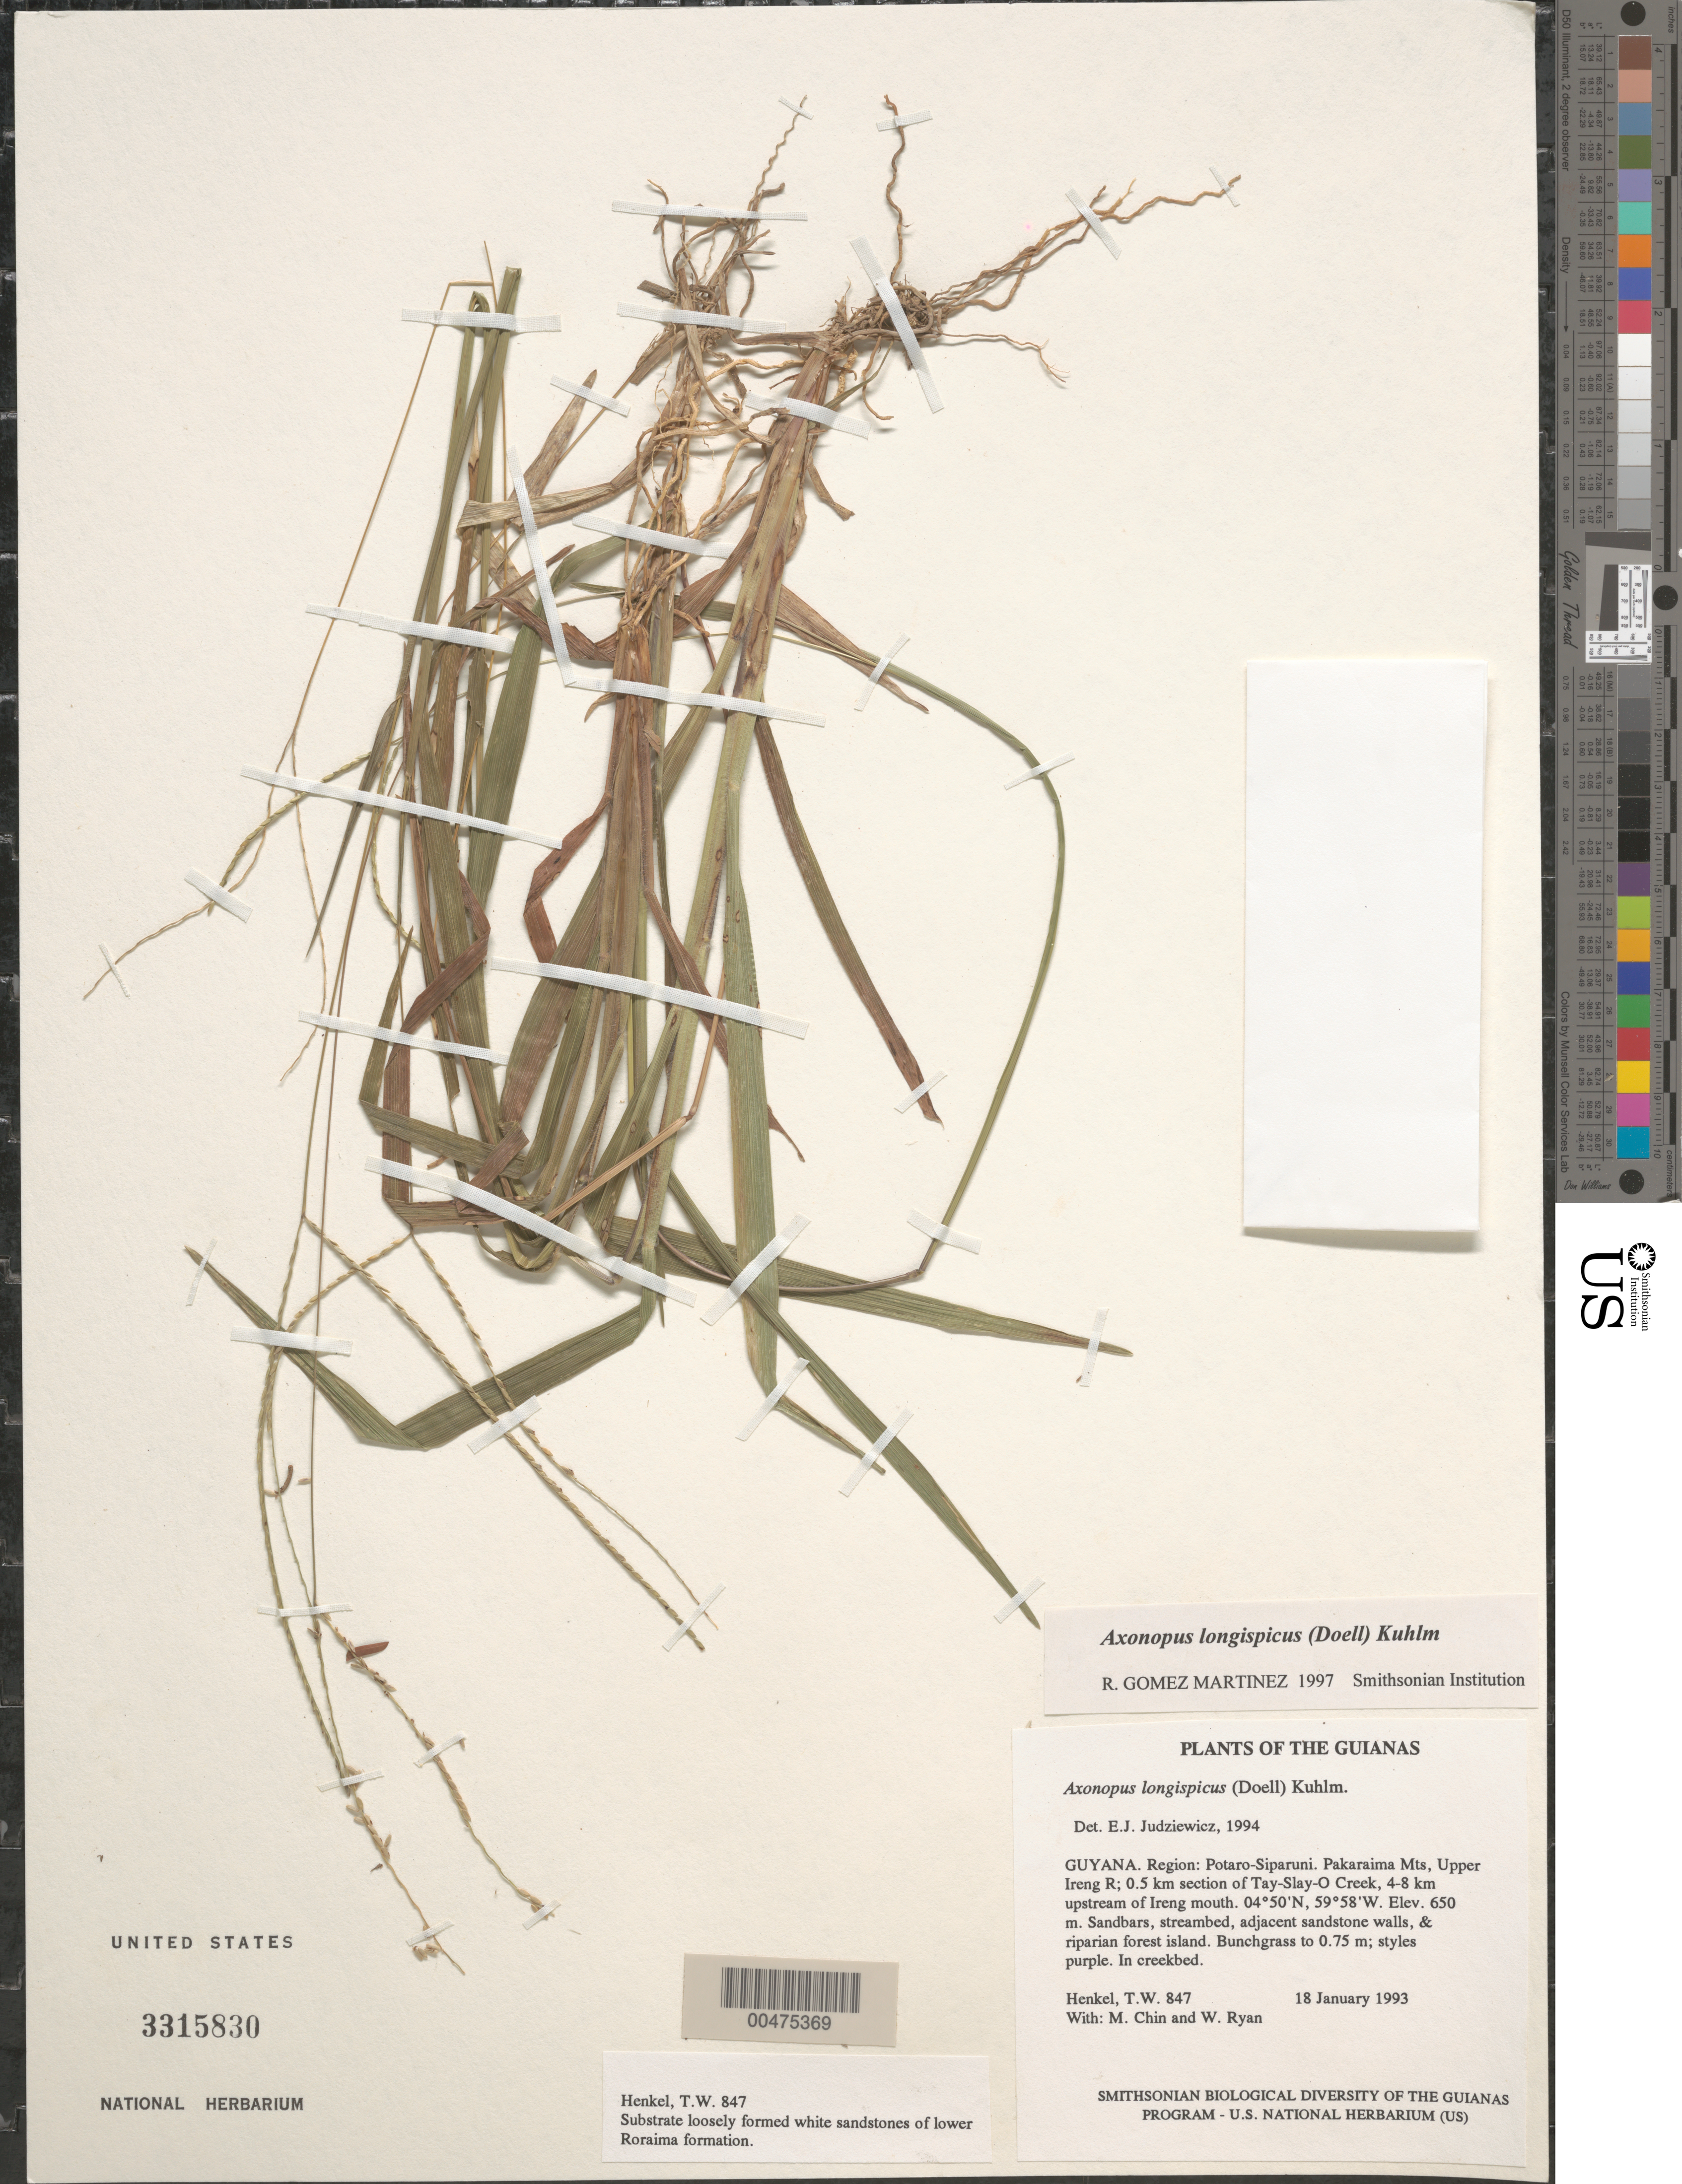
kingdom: Plantae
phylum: Tracheophyta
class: Liliopsida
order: Poales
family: Poaceae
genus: Axonopus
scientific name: Axonopus longispicus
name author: (Döll) Kuhlm.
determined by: Judziewicz, E. J.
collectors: T. Henkel, M. Chin & W. Ryan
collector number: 847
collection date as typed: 18 January 1993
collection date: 1993-01-18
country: Guyana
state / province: Potaro-Siparuni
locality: Pakaraima Mts, Upper Ireng R; 0.5 km section of Tay-Slay-O Creek, 4-8 km upstream of Ireng mouth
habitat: Sandbars, streambed, adjacent sandstone walls, & riparian forest island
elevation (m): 650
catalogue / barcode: US 3315830